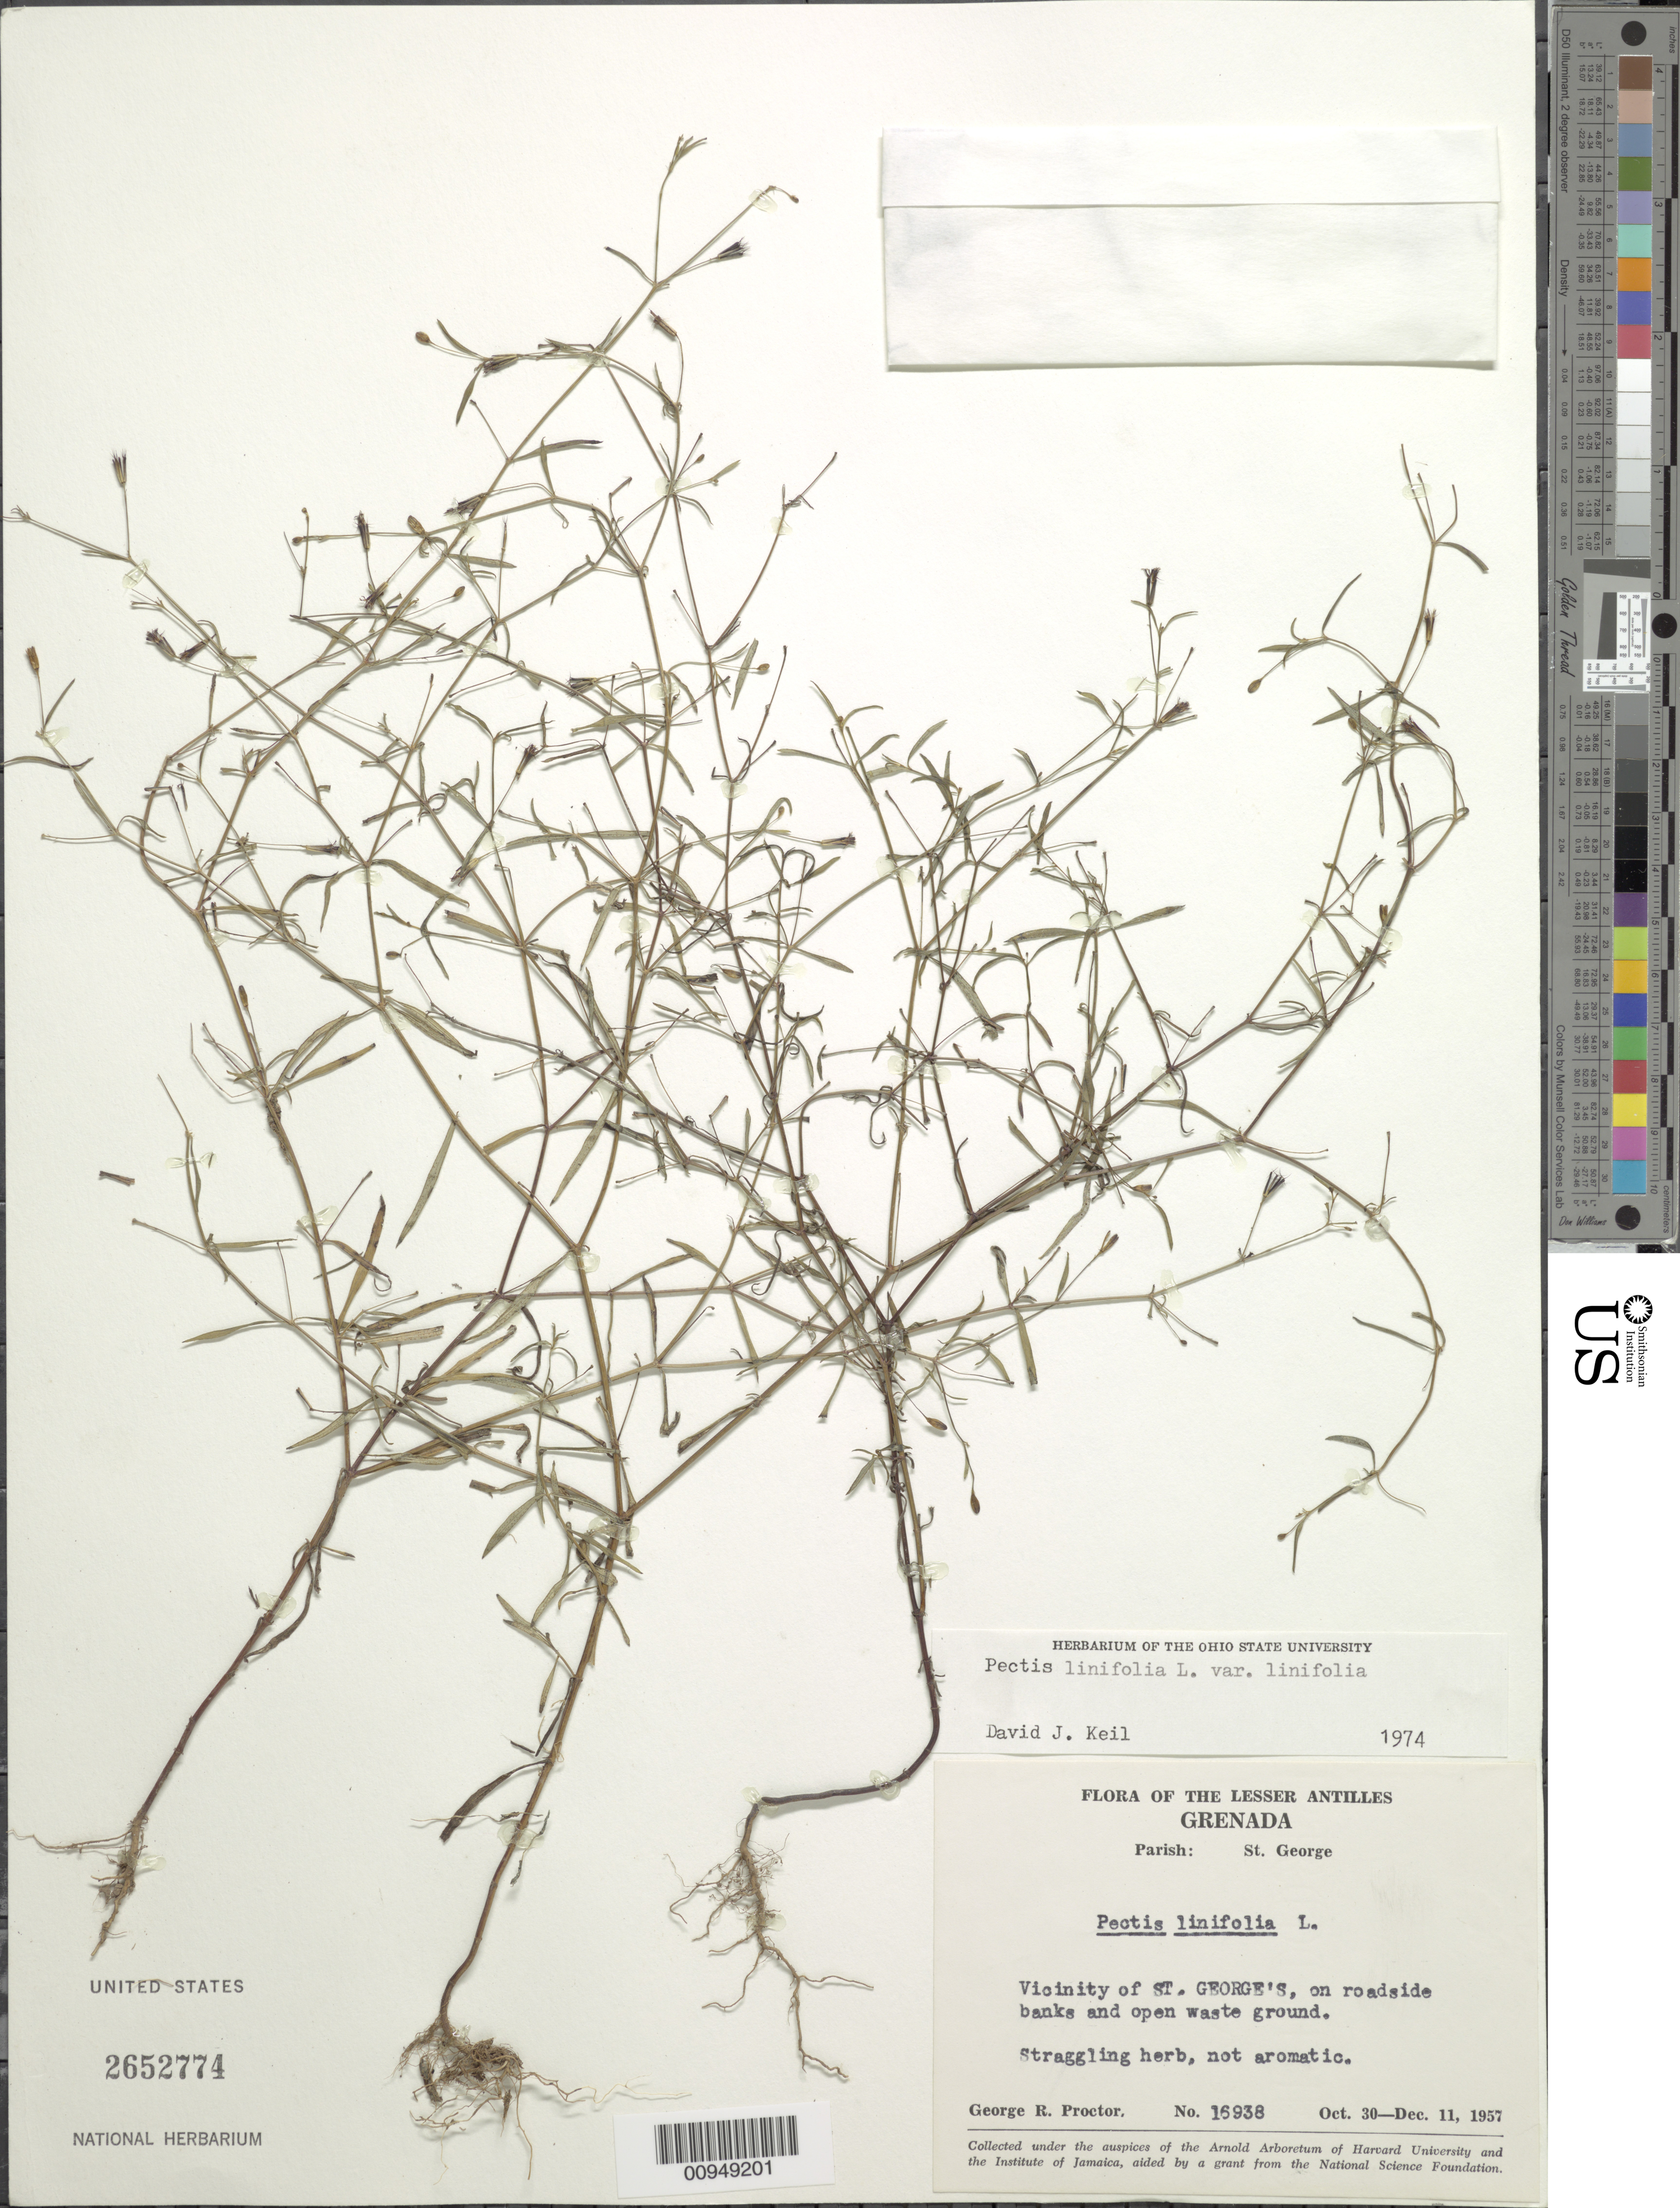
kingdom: Plantae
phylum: Tracheophyta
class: Magnoliopsida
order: Asterales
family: Asteraceae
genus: Pectis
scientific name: Pectis linifolia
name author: L.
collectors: G. R. Proctor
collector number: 16938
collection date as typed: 30 Oct 1957 to 11 Dec 1957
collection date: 1957-10-30/1957-12-11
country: Grenada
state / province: Saint George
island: Grenada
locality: Vicinity of St. George's, roadside banks and open waste grounds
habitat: On roadside banks and open waste grounds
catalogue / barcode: US 2652774